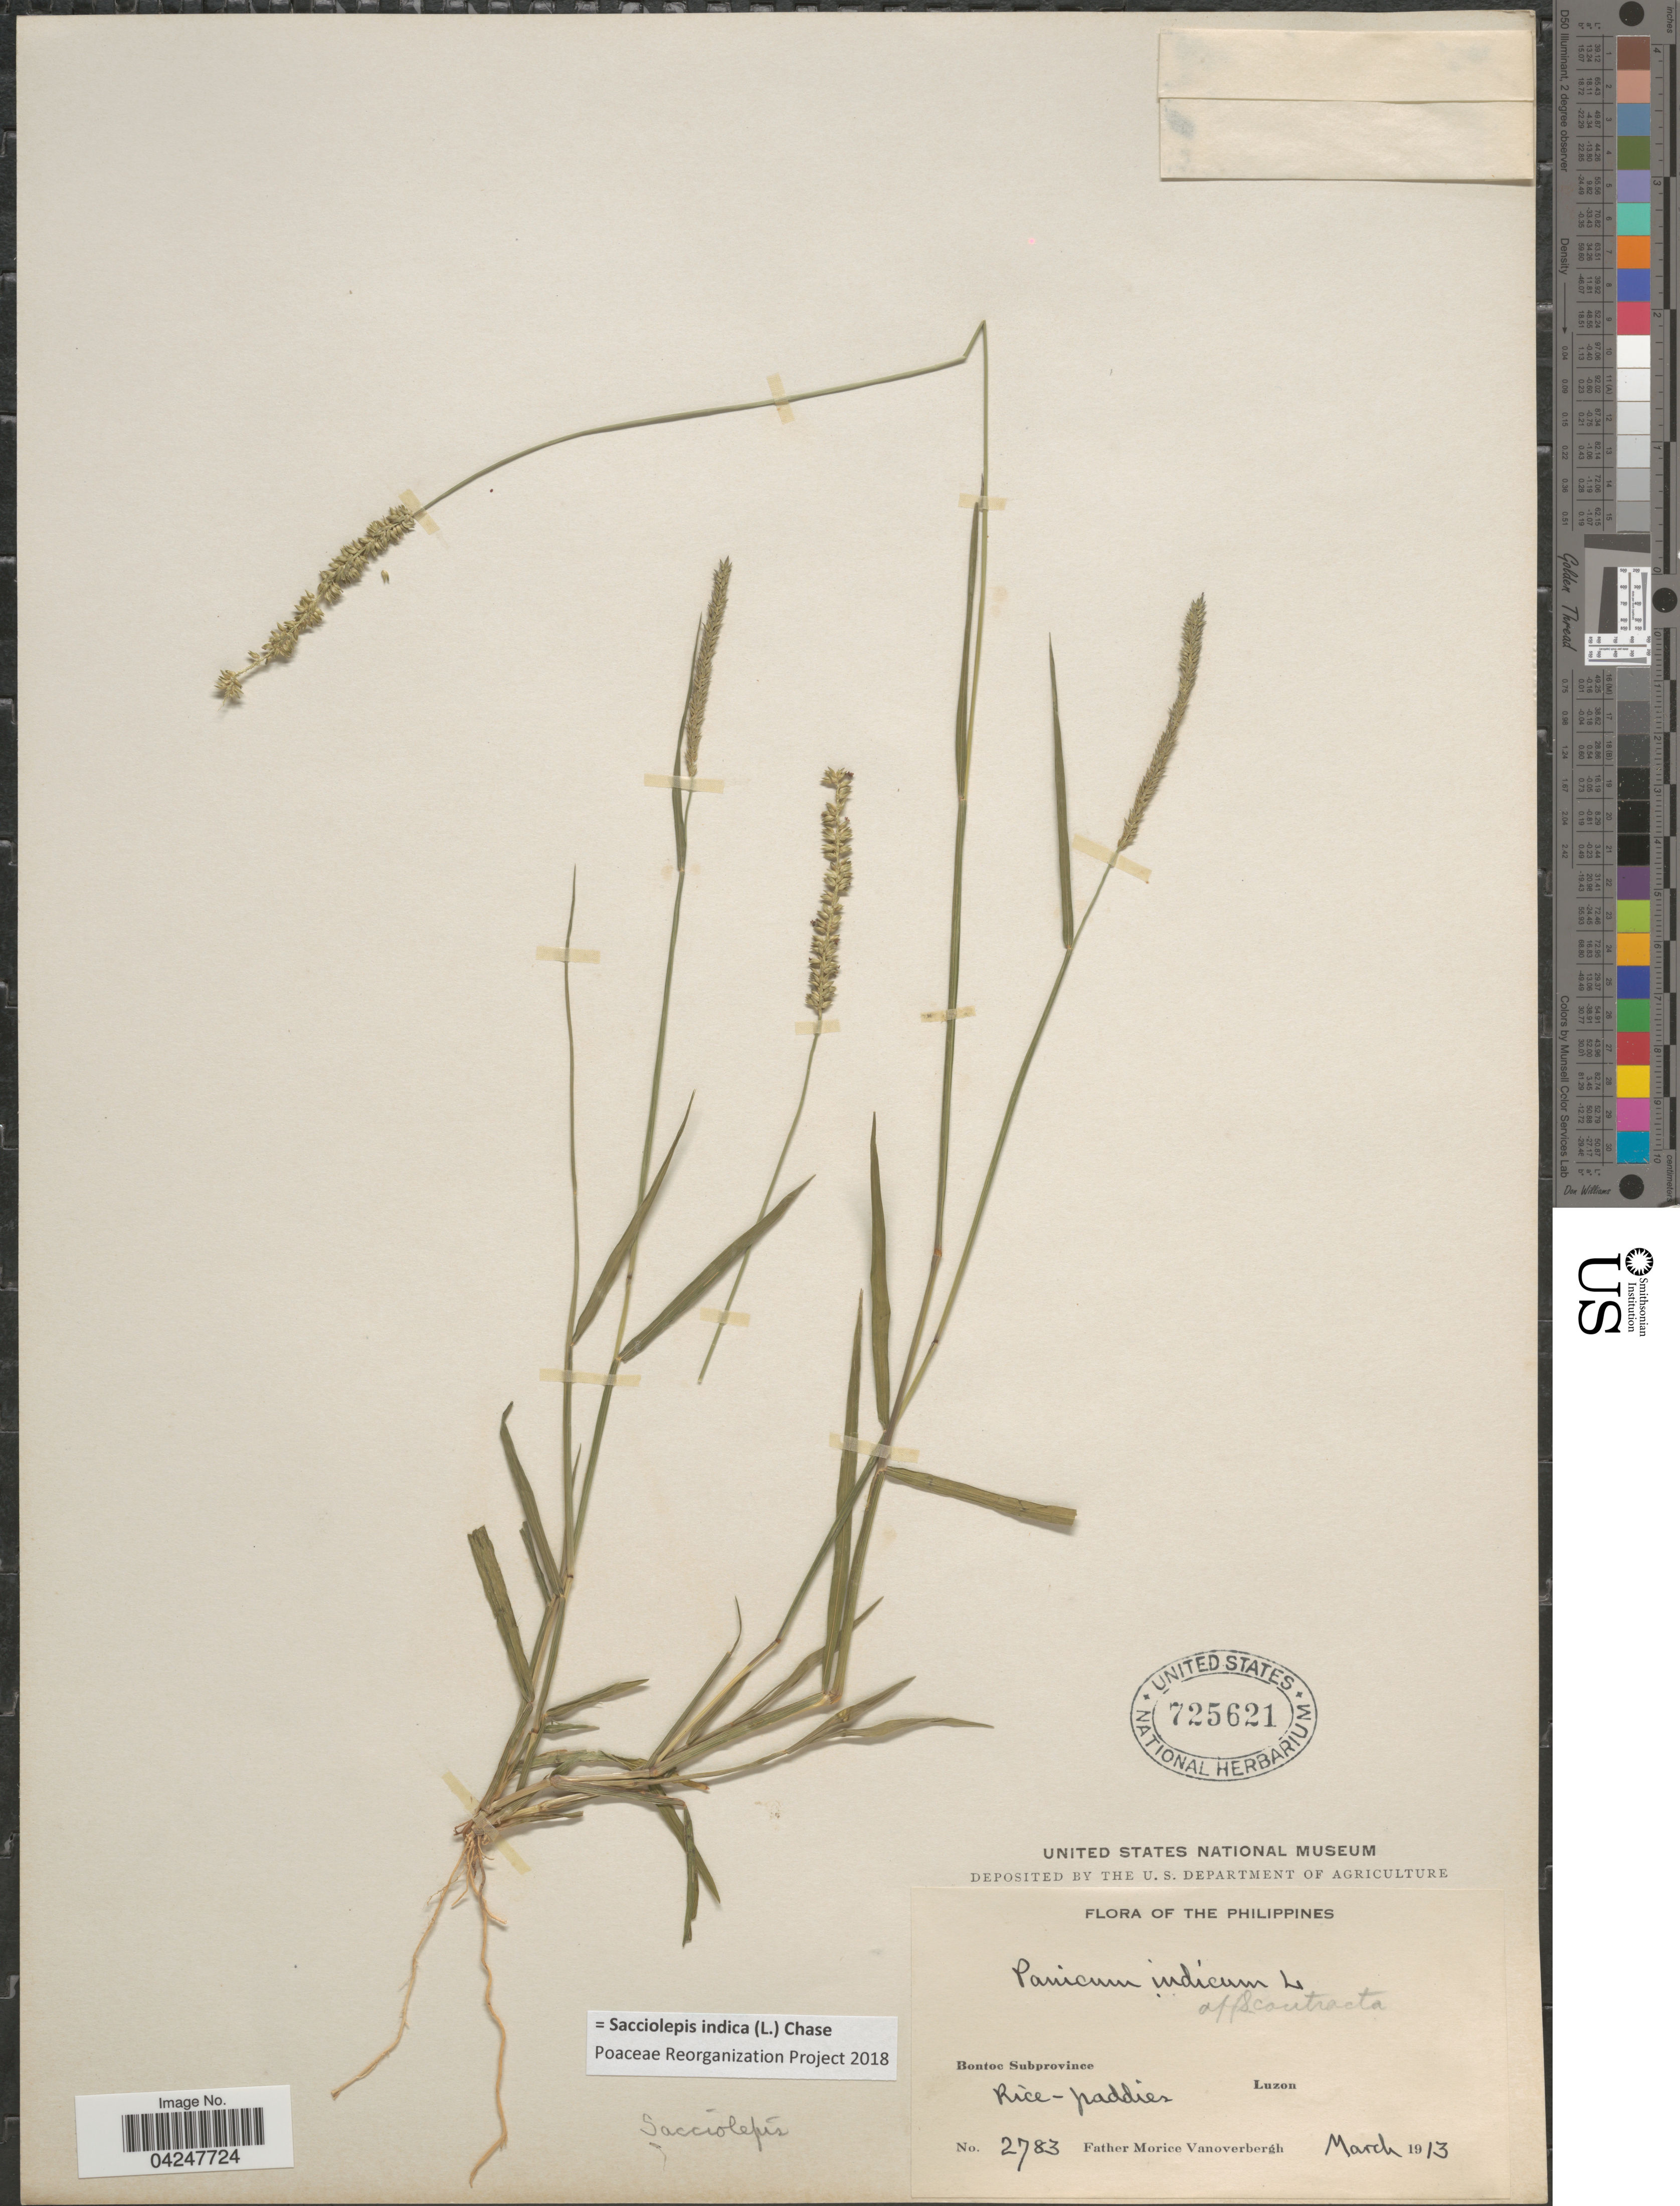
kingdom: Plantae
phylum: Tracheophyta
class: Liliopsida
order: Poales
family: Poaceae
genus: Sacciolepis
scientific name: Sacciolepis indica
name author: (L.) Chase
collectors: F. Vanoverbergh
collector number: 2783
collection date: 1913-03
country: Philippines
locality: Bontoc Subprovince. Luzon. Rice-paddies.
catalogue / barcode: US 725621